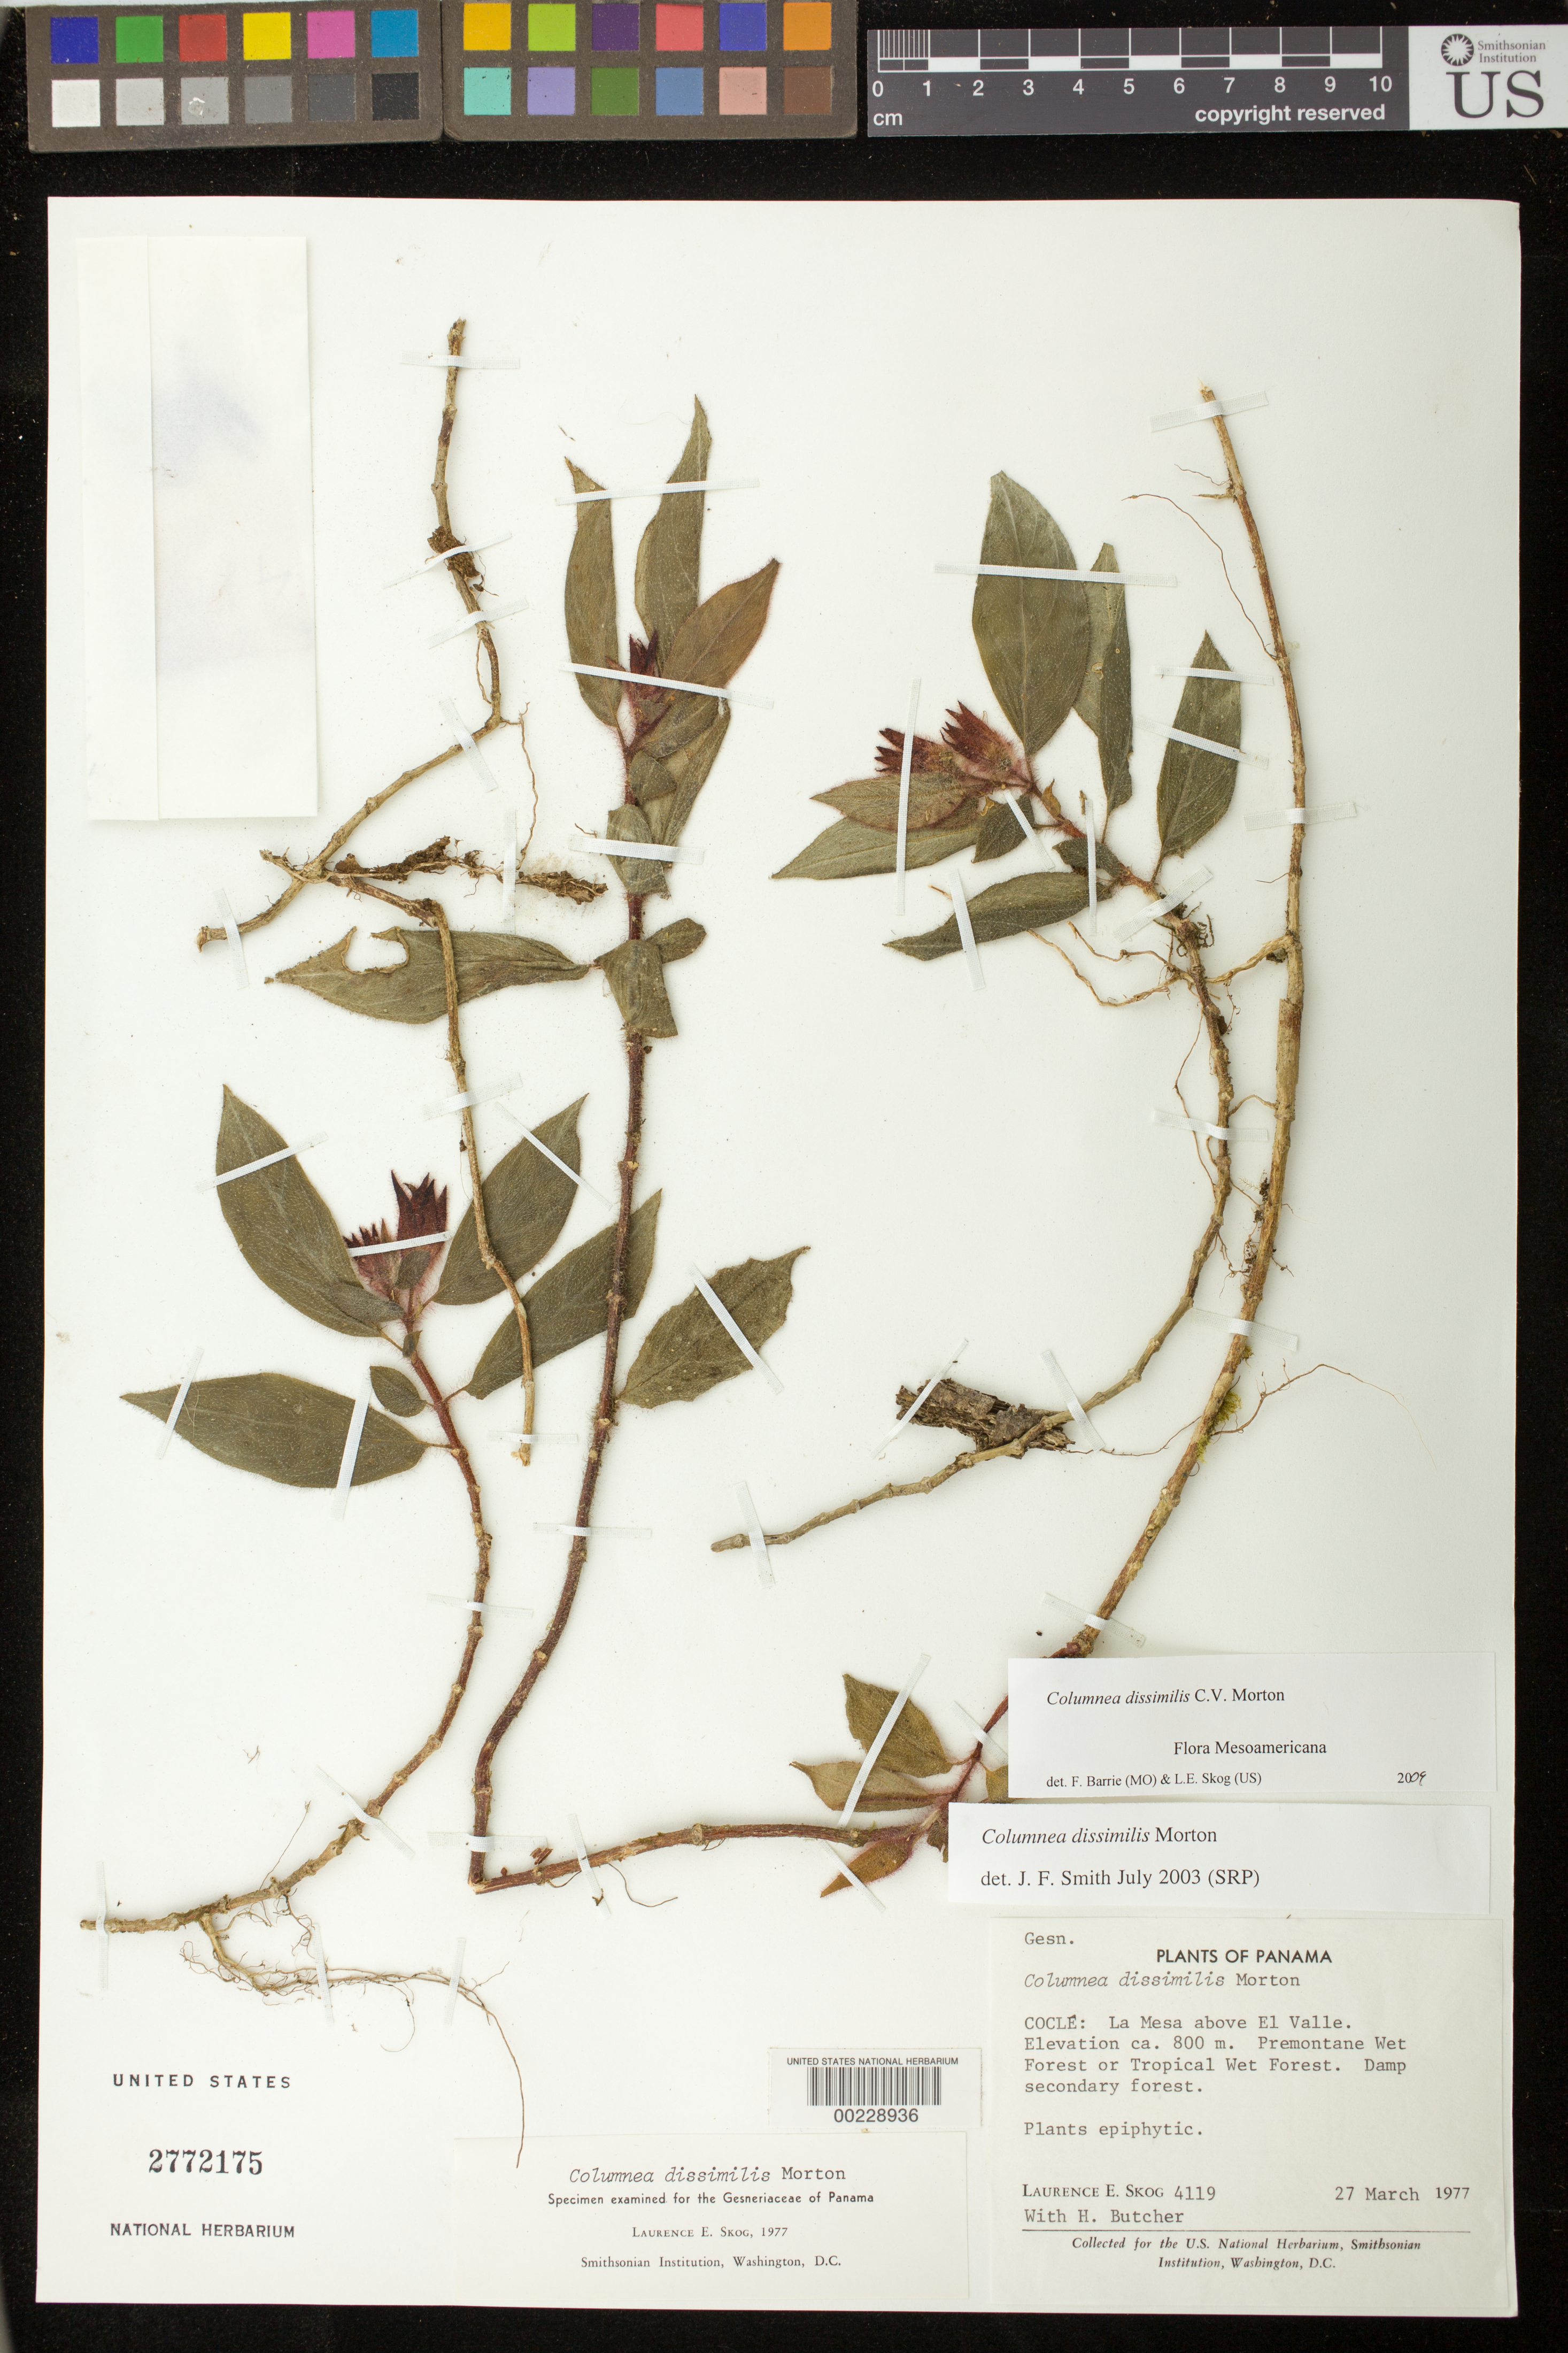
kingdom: Plantae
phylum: Tracheophyta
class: Magnoliopsida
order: Lamiales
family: Gesneriaceae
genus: Columnea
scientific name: Columnea dissimilis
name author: C.V. Morton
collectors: L. E. Skog & H. Butcher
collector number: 4119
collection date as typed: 27 Mar 1977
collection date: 1977-03-27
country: Panama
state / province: Coclé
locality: La Mesa above El Valle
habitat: Premontane wetor tropical wet forest, damp secondary forest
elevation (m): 800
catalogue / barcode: US 2772175